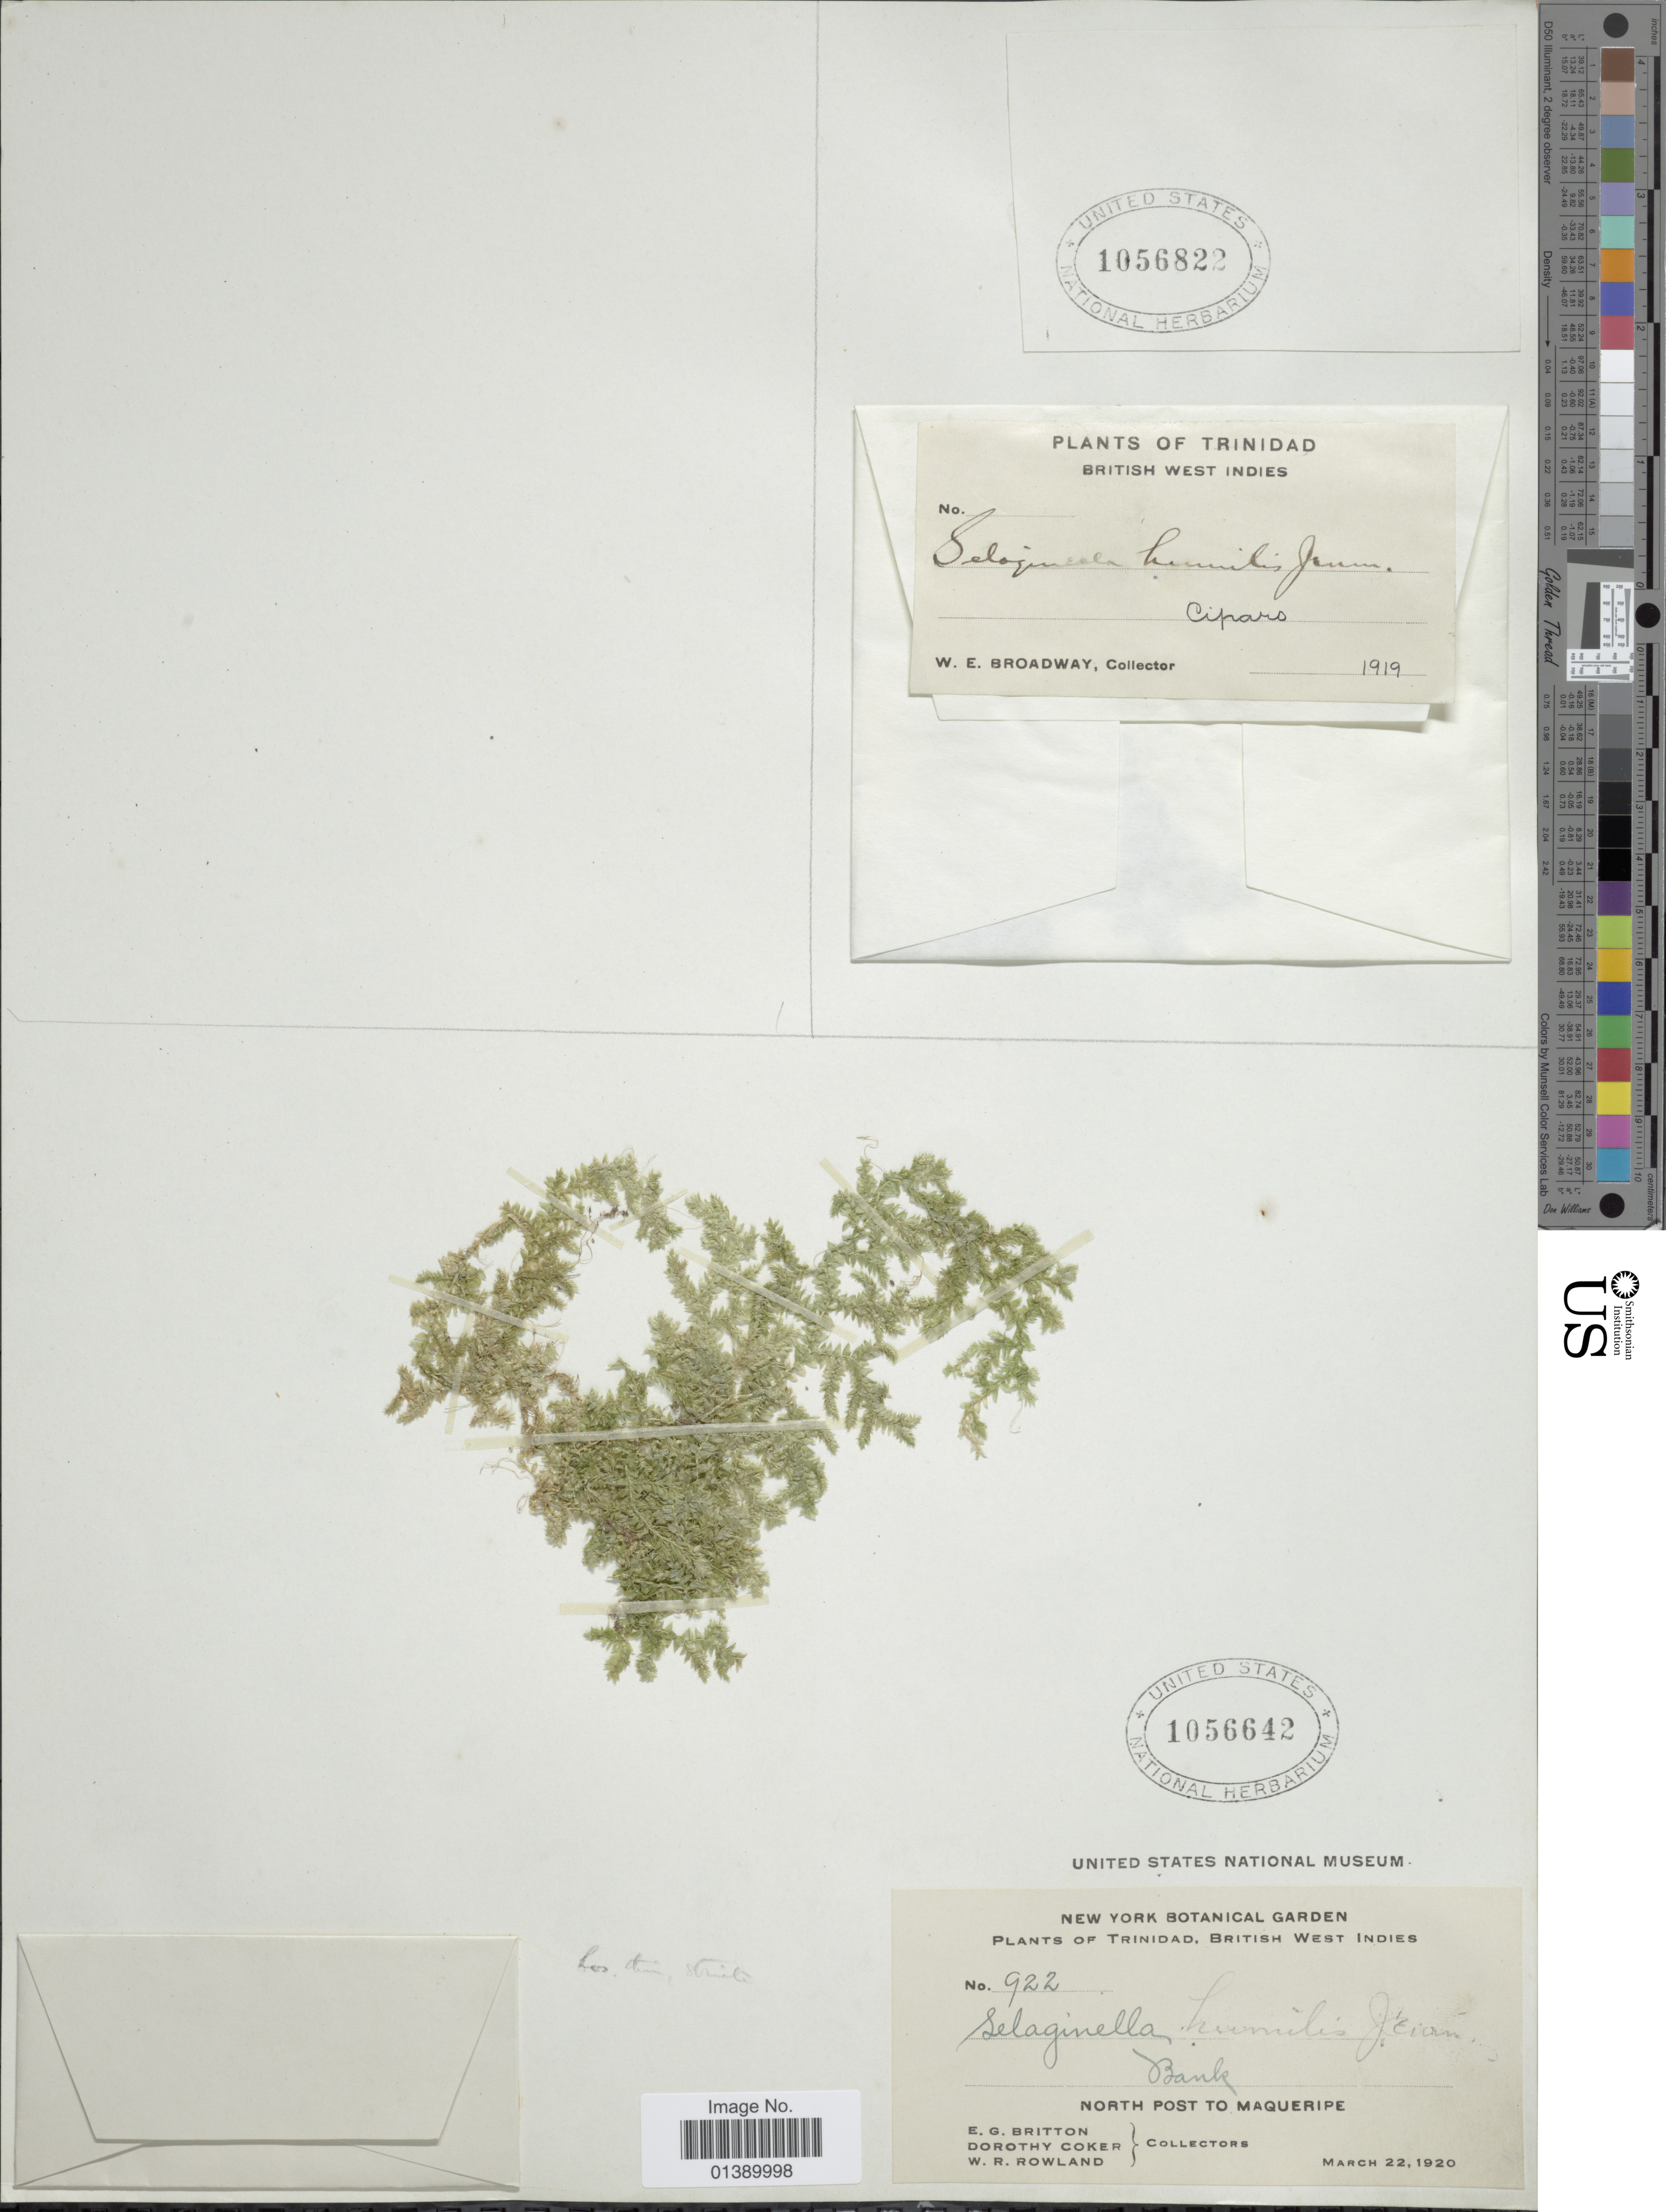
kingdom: Plantae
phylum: Tracheophyta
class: Lycopodiopsida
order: Selaginellales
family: Selaginellaceae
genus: Selaginella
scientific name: Selaginella trifurcata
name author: Baker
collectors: E. G. Britton, D. Coker & W. Rowland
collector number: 922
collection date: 1920-03-22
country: Trinidad and Tobago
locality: Trinidad, British West Indies, North Post to Maqueripe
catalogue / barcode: US 1056642